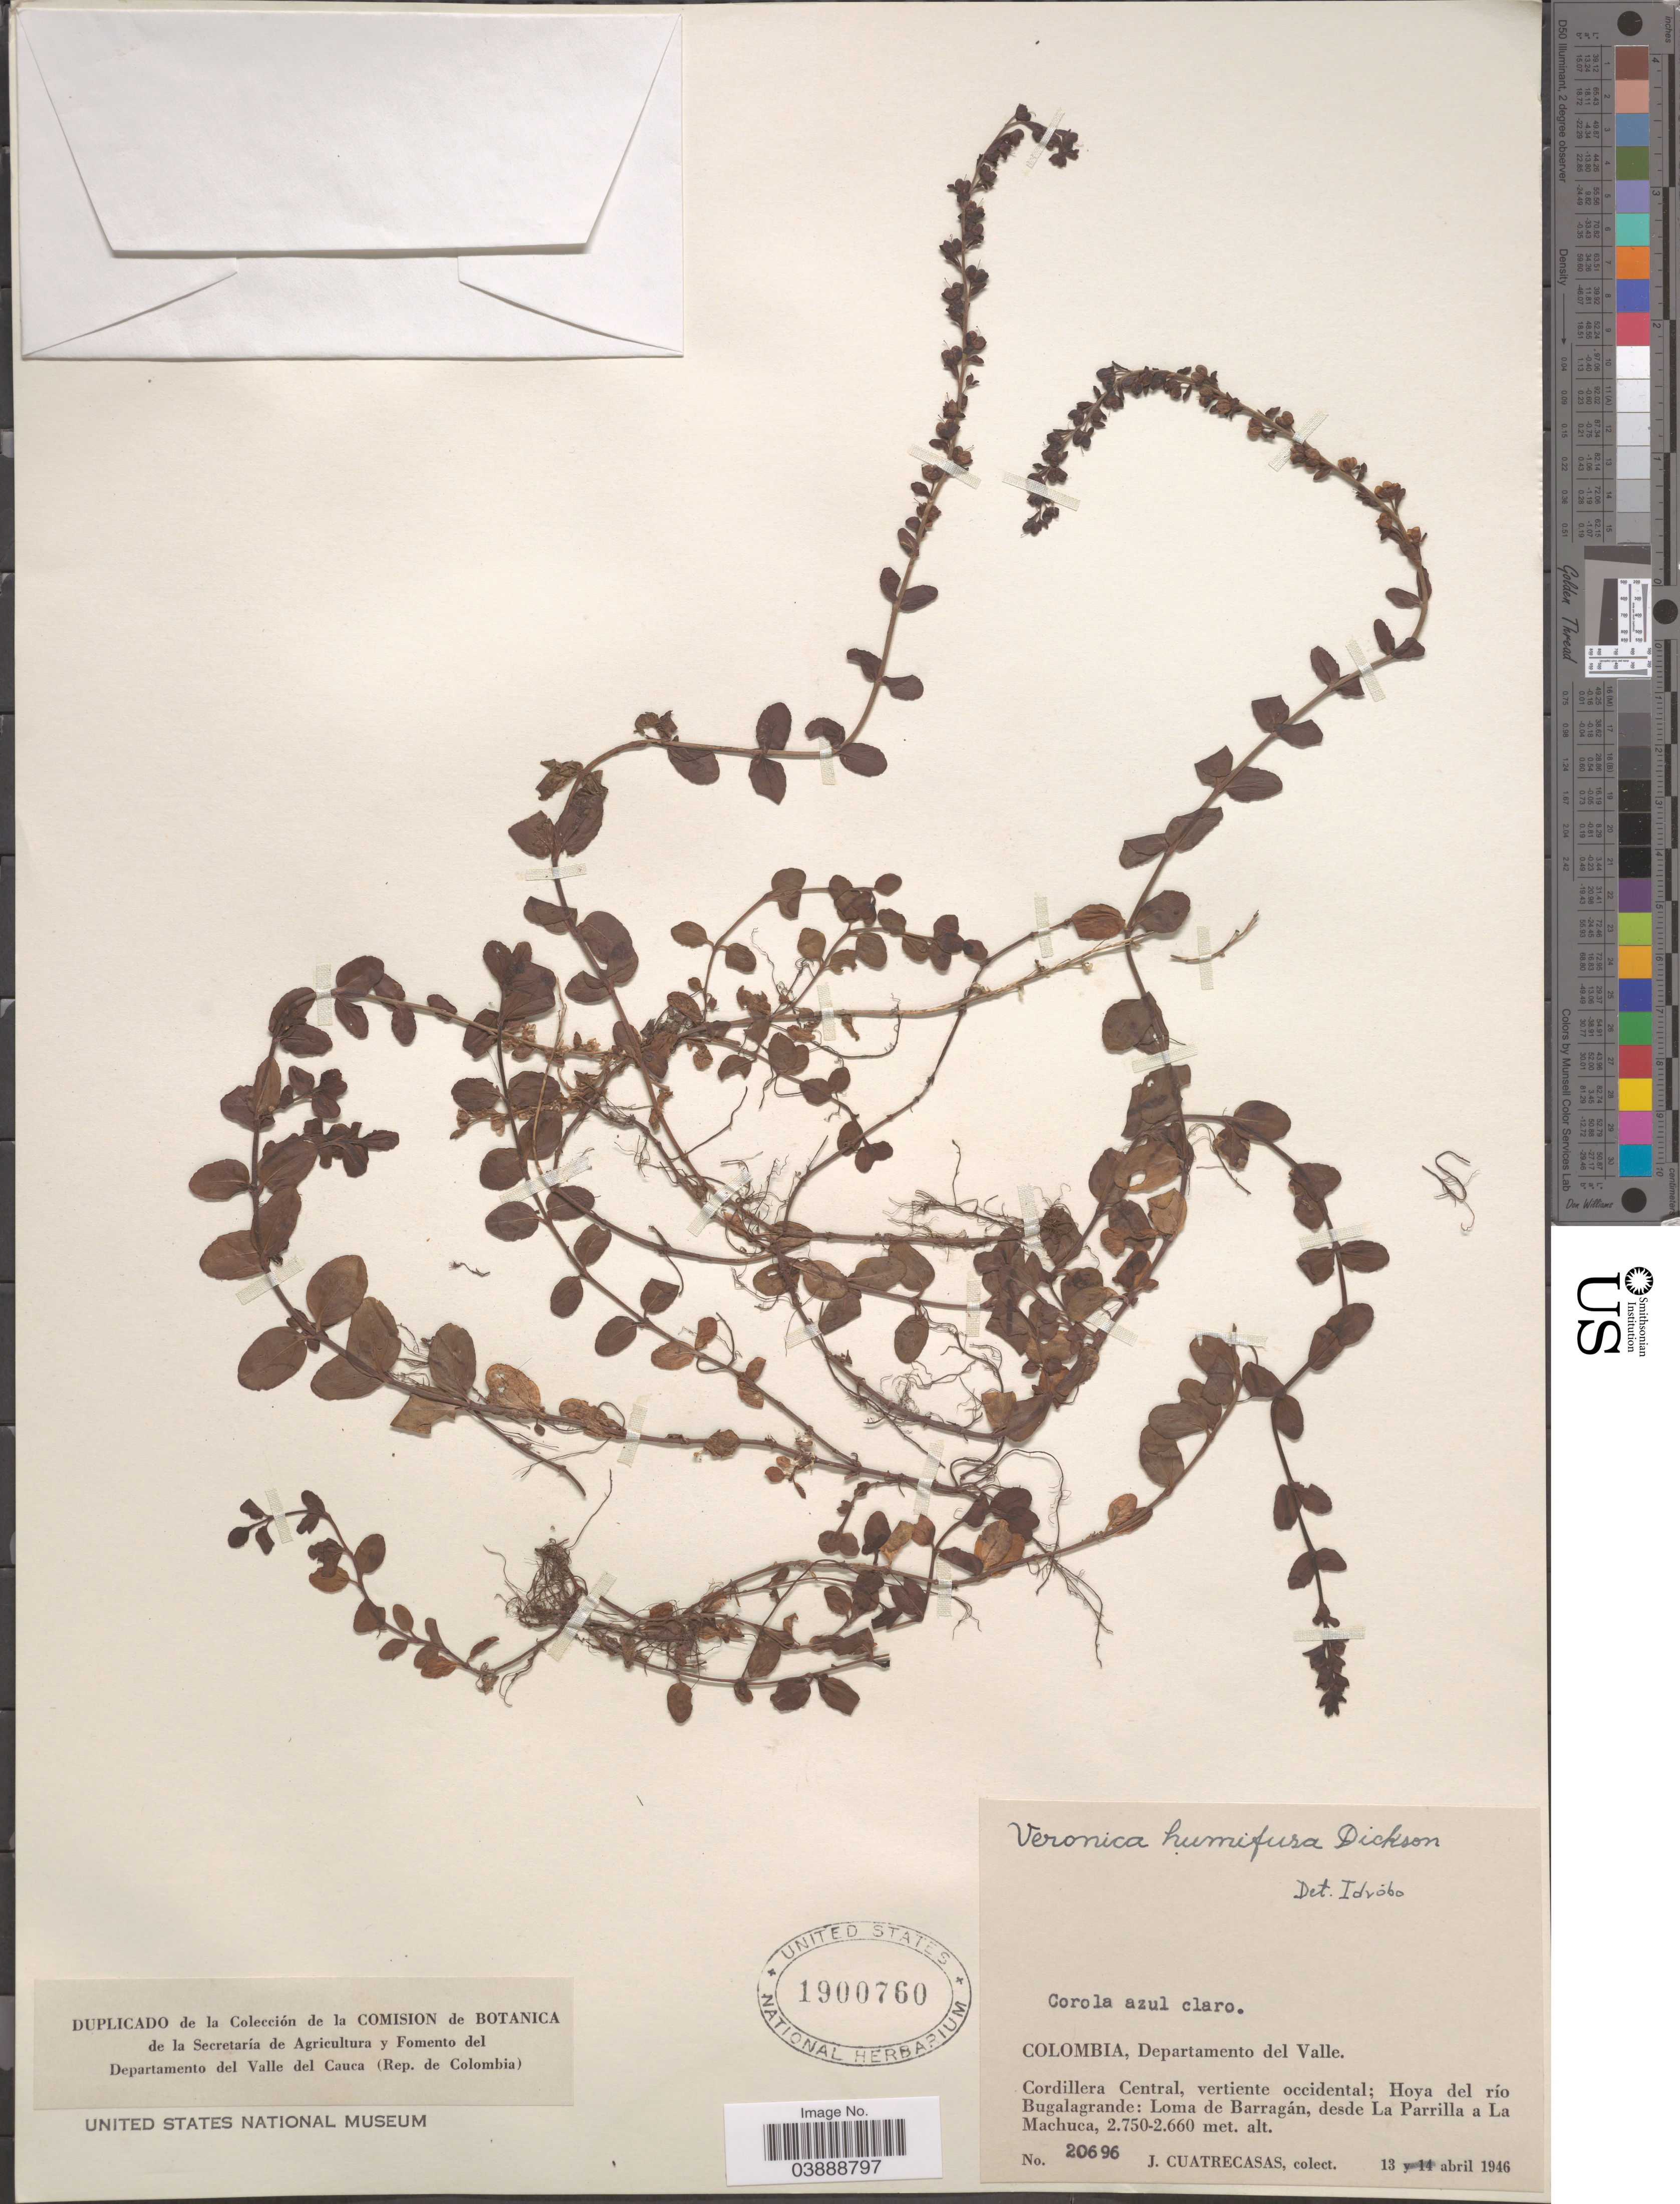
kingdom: Plantae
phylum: Tracheophyta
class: Magnoliopsida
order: Lamiales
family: Plantaginaceae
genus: Veronica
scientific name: Veronica serpyllifolia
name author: L.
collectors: J. Cuatrecasas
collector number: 20696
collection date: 1946-04-13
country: Colombia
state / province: Valle del Cauca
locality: Departamento del Valle. Cordillera Central, vertiente occidental; Hoya del río Bugalagrande: Loma de Barragán, desde La Parrilla a La Machuca.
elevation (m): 2660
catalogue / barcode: US 1900760